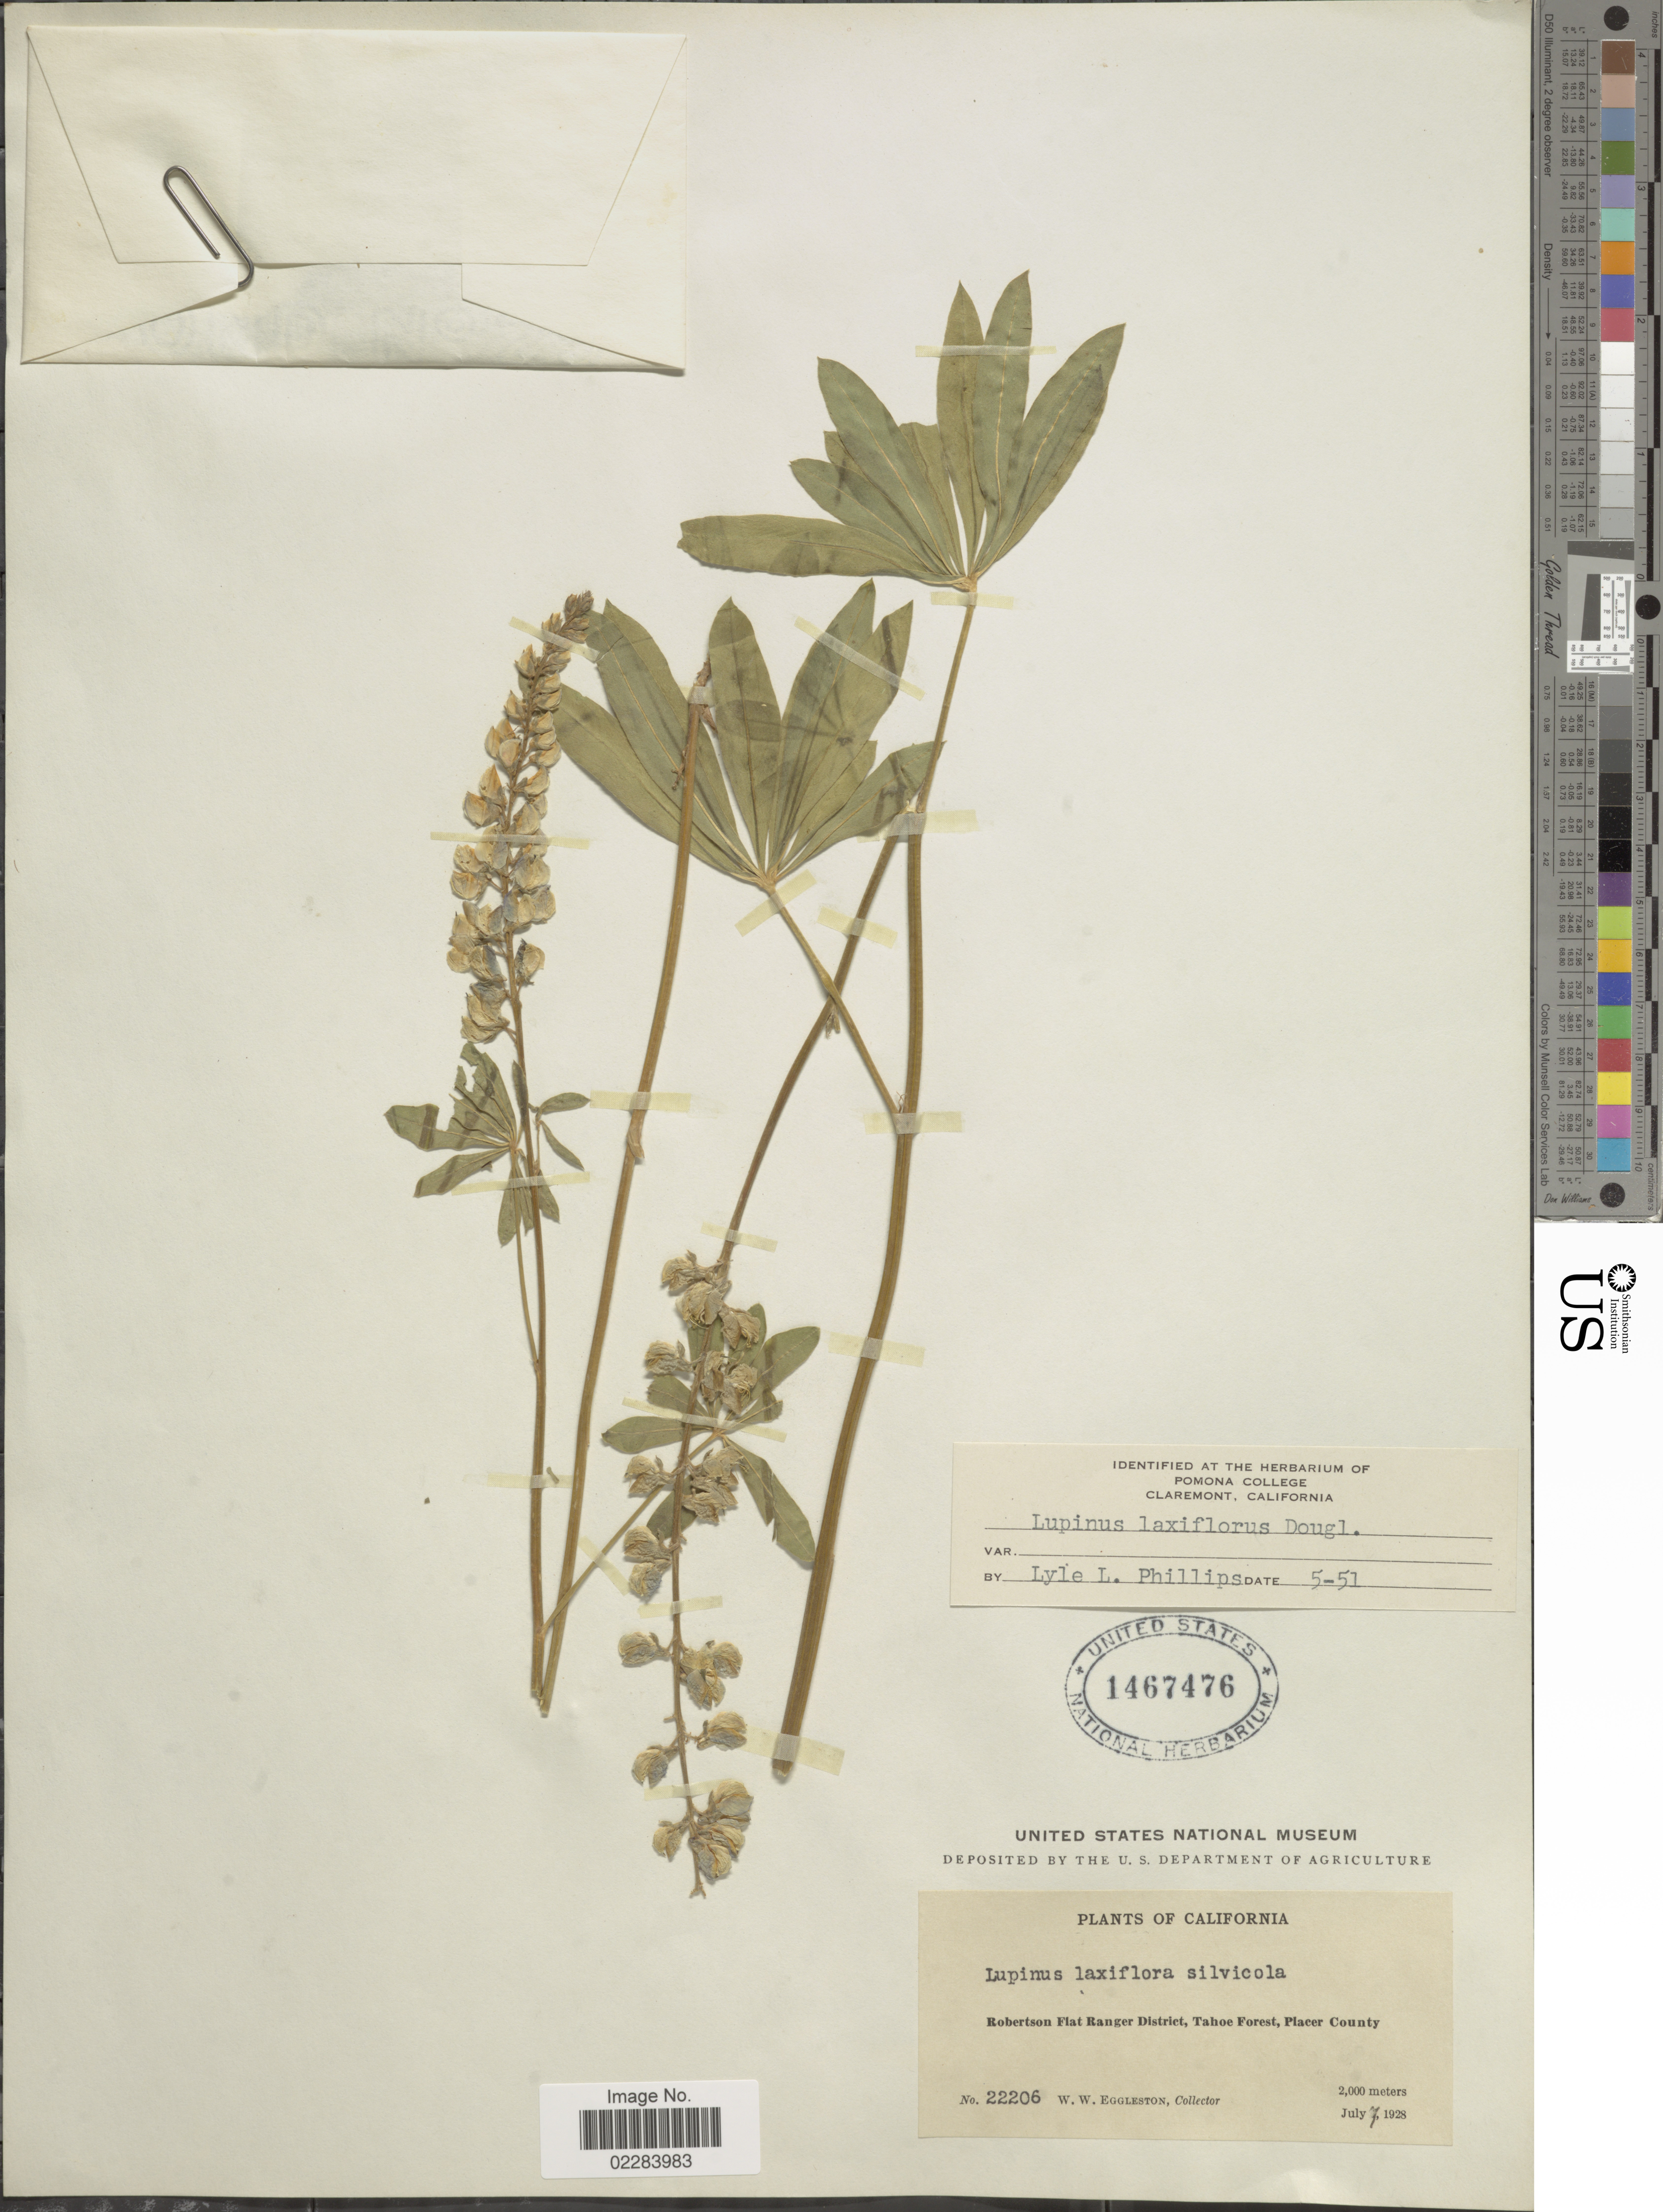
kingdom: Plantae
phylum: Tracheophyta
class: Magnoliopsida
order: Fabales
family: Fabaceae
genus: Lupinus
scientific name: Lupinus arbustus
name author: Lindl.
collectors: W. W. Eggleston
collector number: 22206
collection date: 1928-07-07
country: United States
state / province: California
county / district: Placer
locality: Robertson Flat Ranger District, Tahoe Forest, Placer County.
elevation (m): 2000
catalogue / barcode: US 1467476